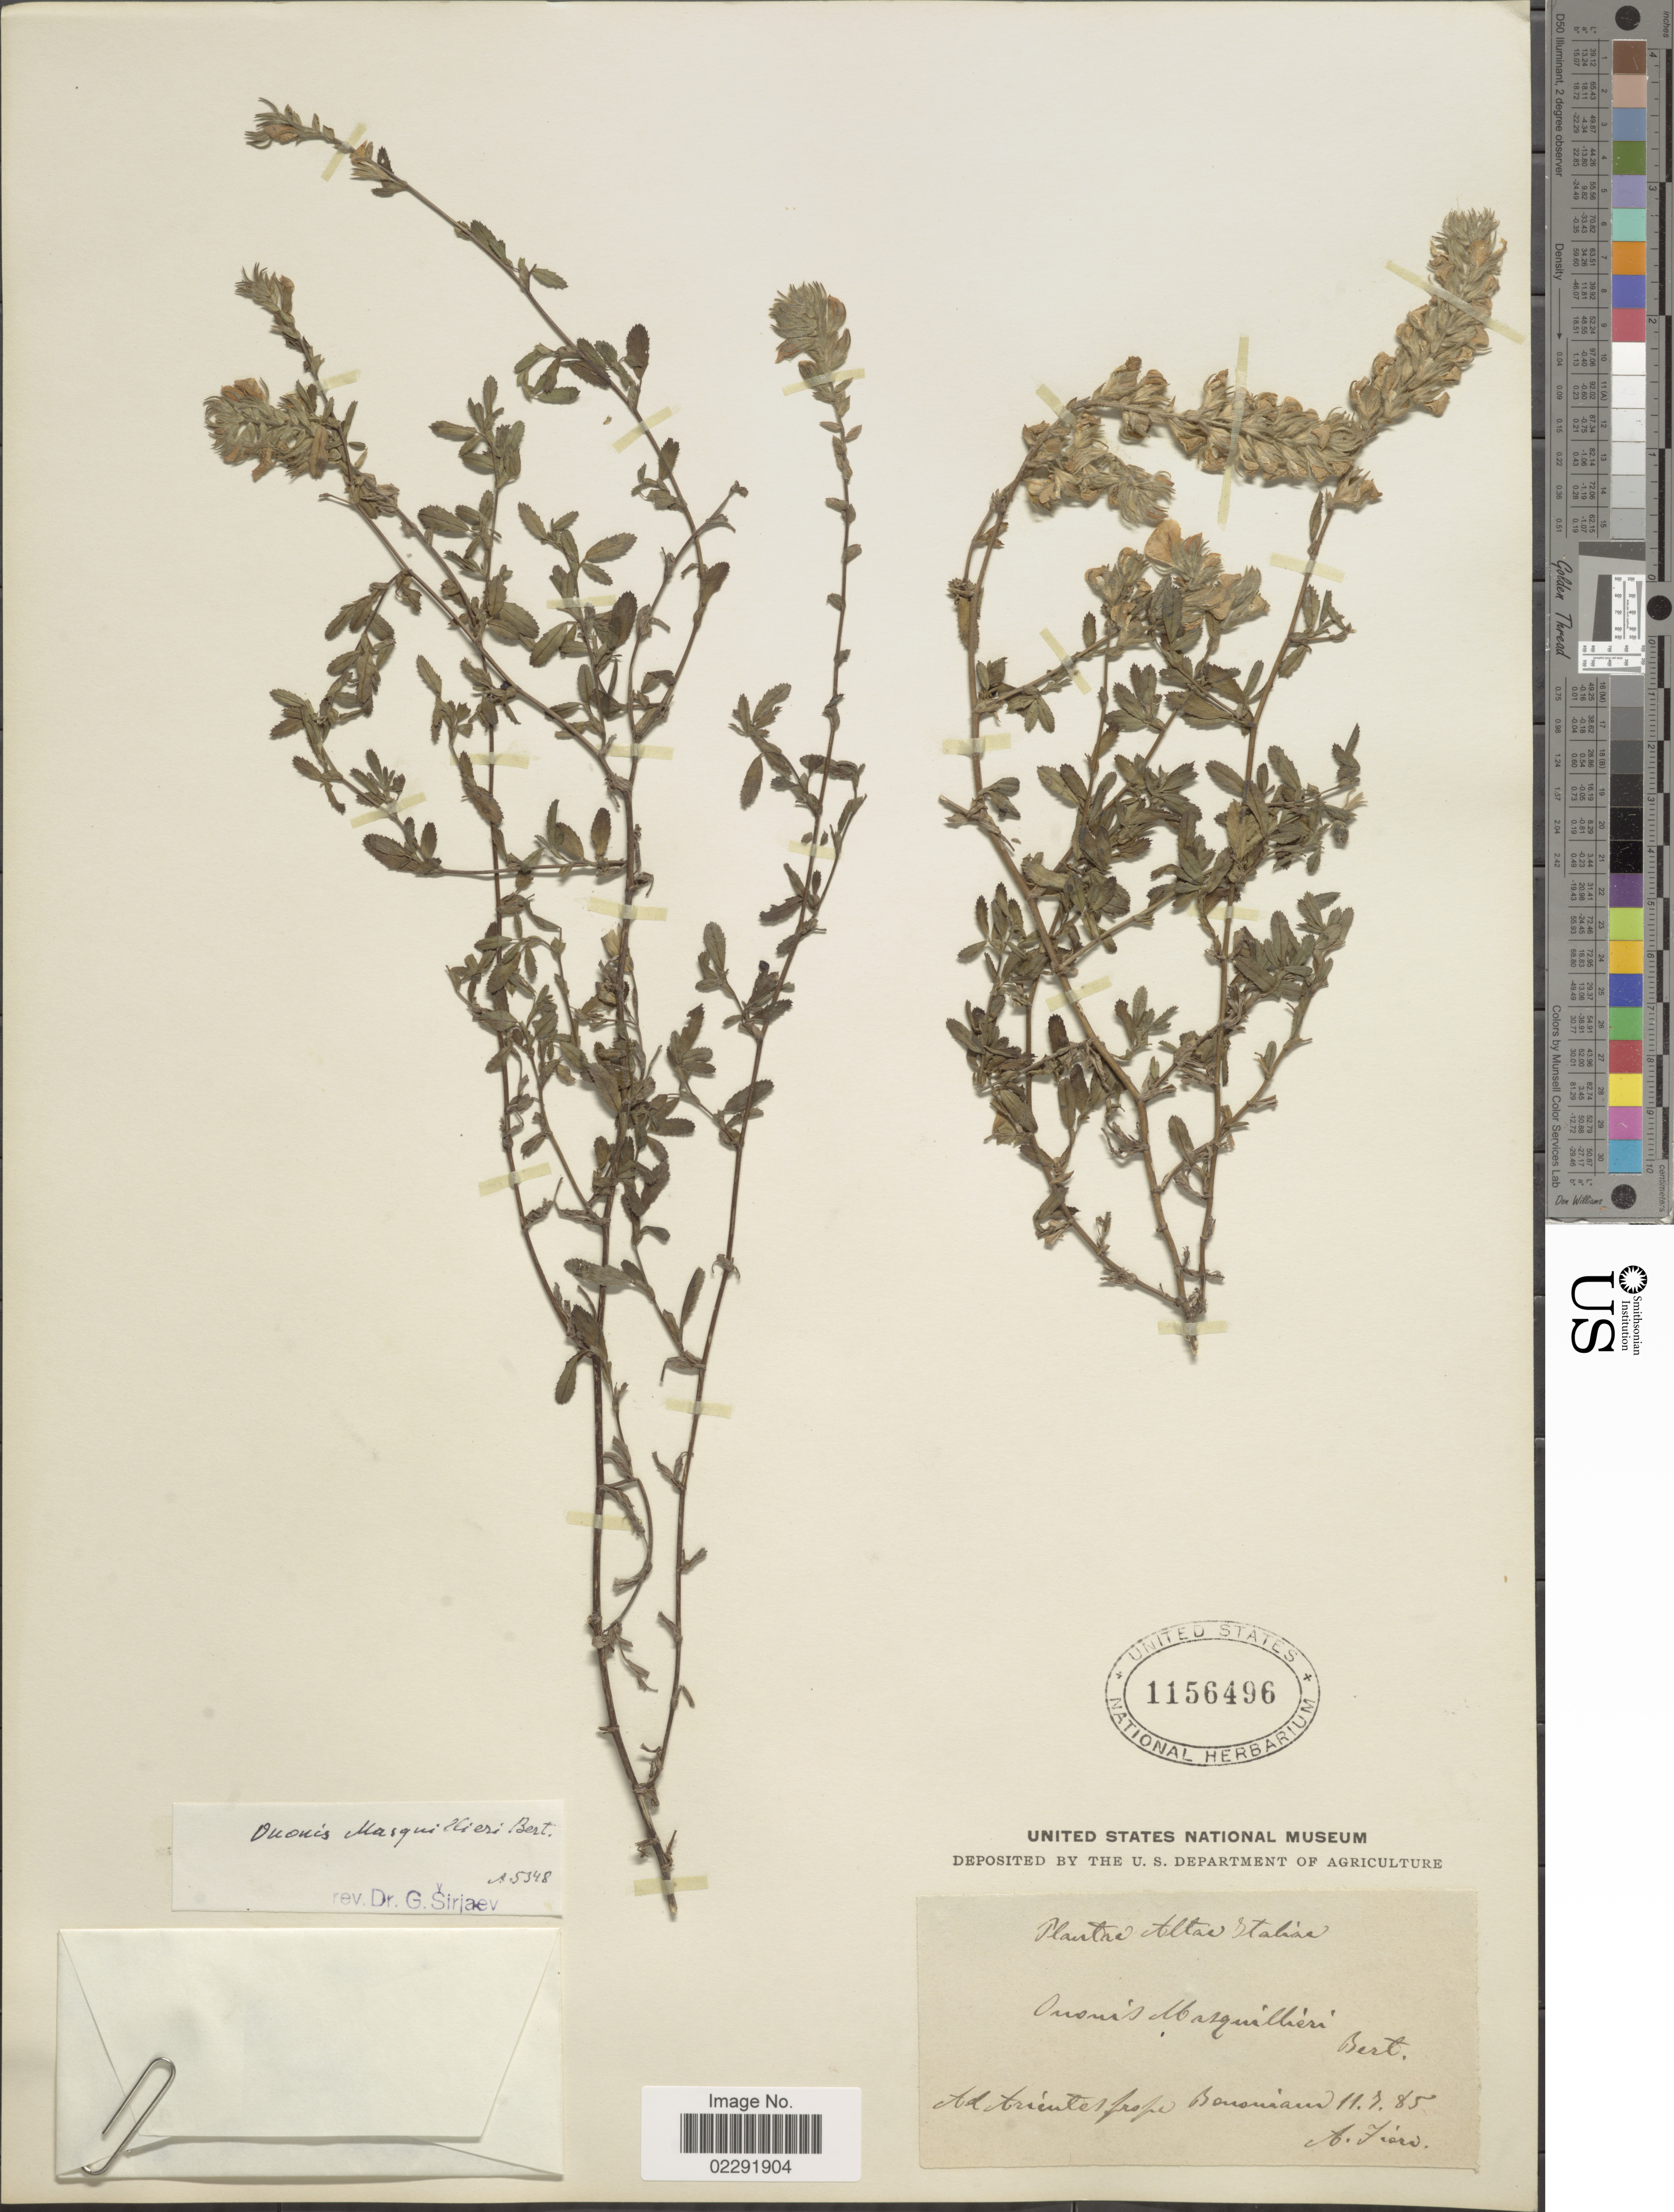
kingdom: Plantae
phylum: Tracheophyta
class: Magnoliopsida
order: Fabales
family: Fabaceae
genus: Ononis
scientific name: Ononis masquilierii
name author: Bertol.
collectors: A. Fiora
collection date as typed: Transcribed d/m/y: 11/7/85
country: Italy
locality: Altae Italiae, Ad Ariente prope Bensnian. [interpreted]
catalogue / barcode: US 1156496